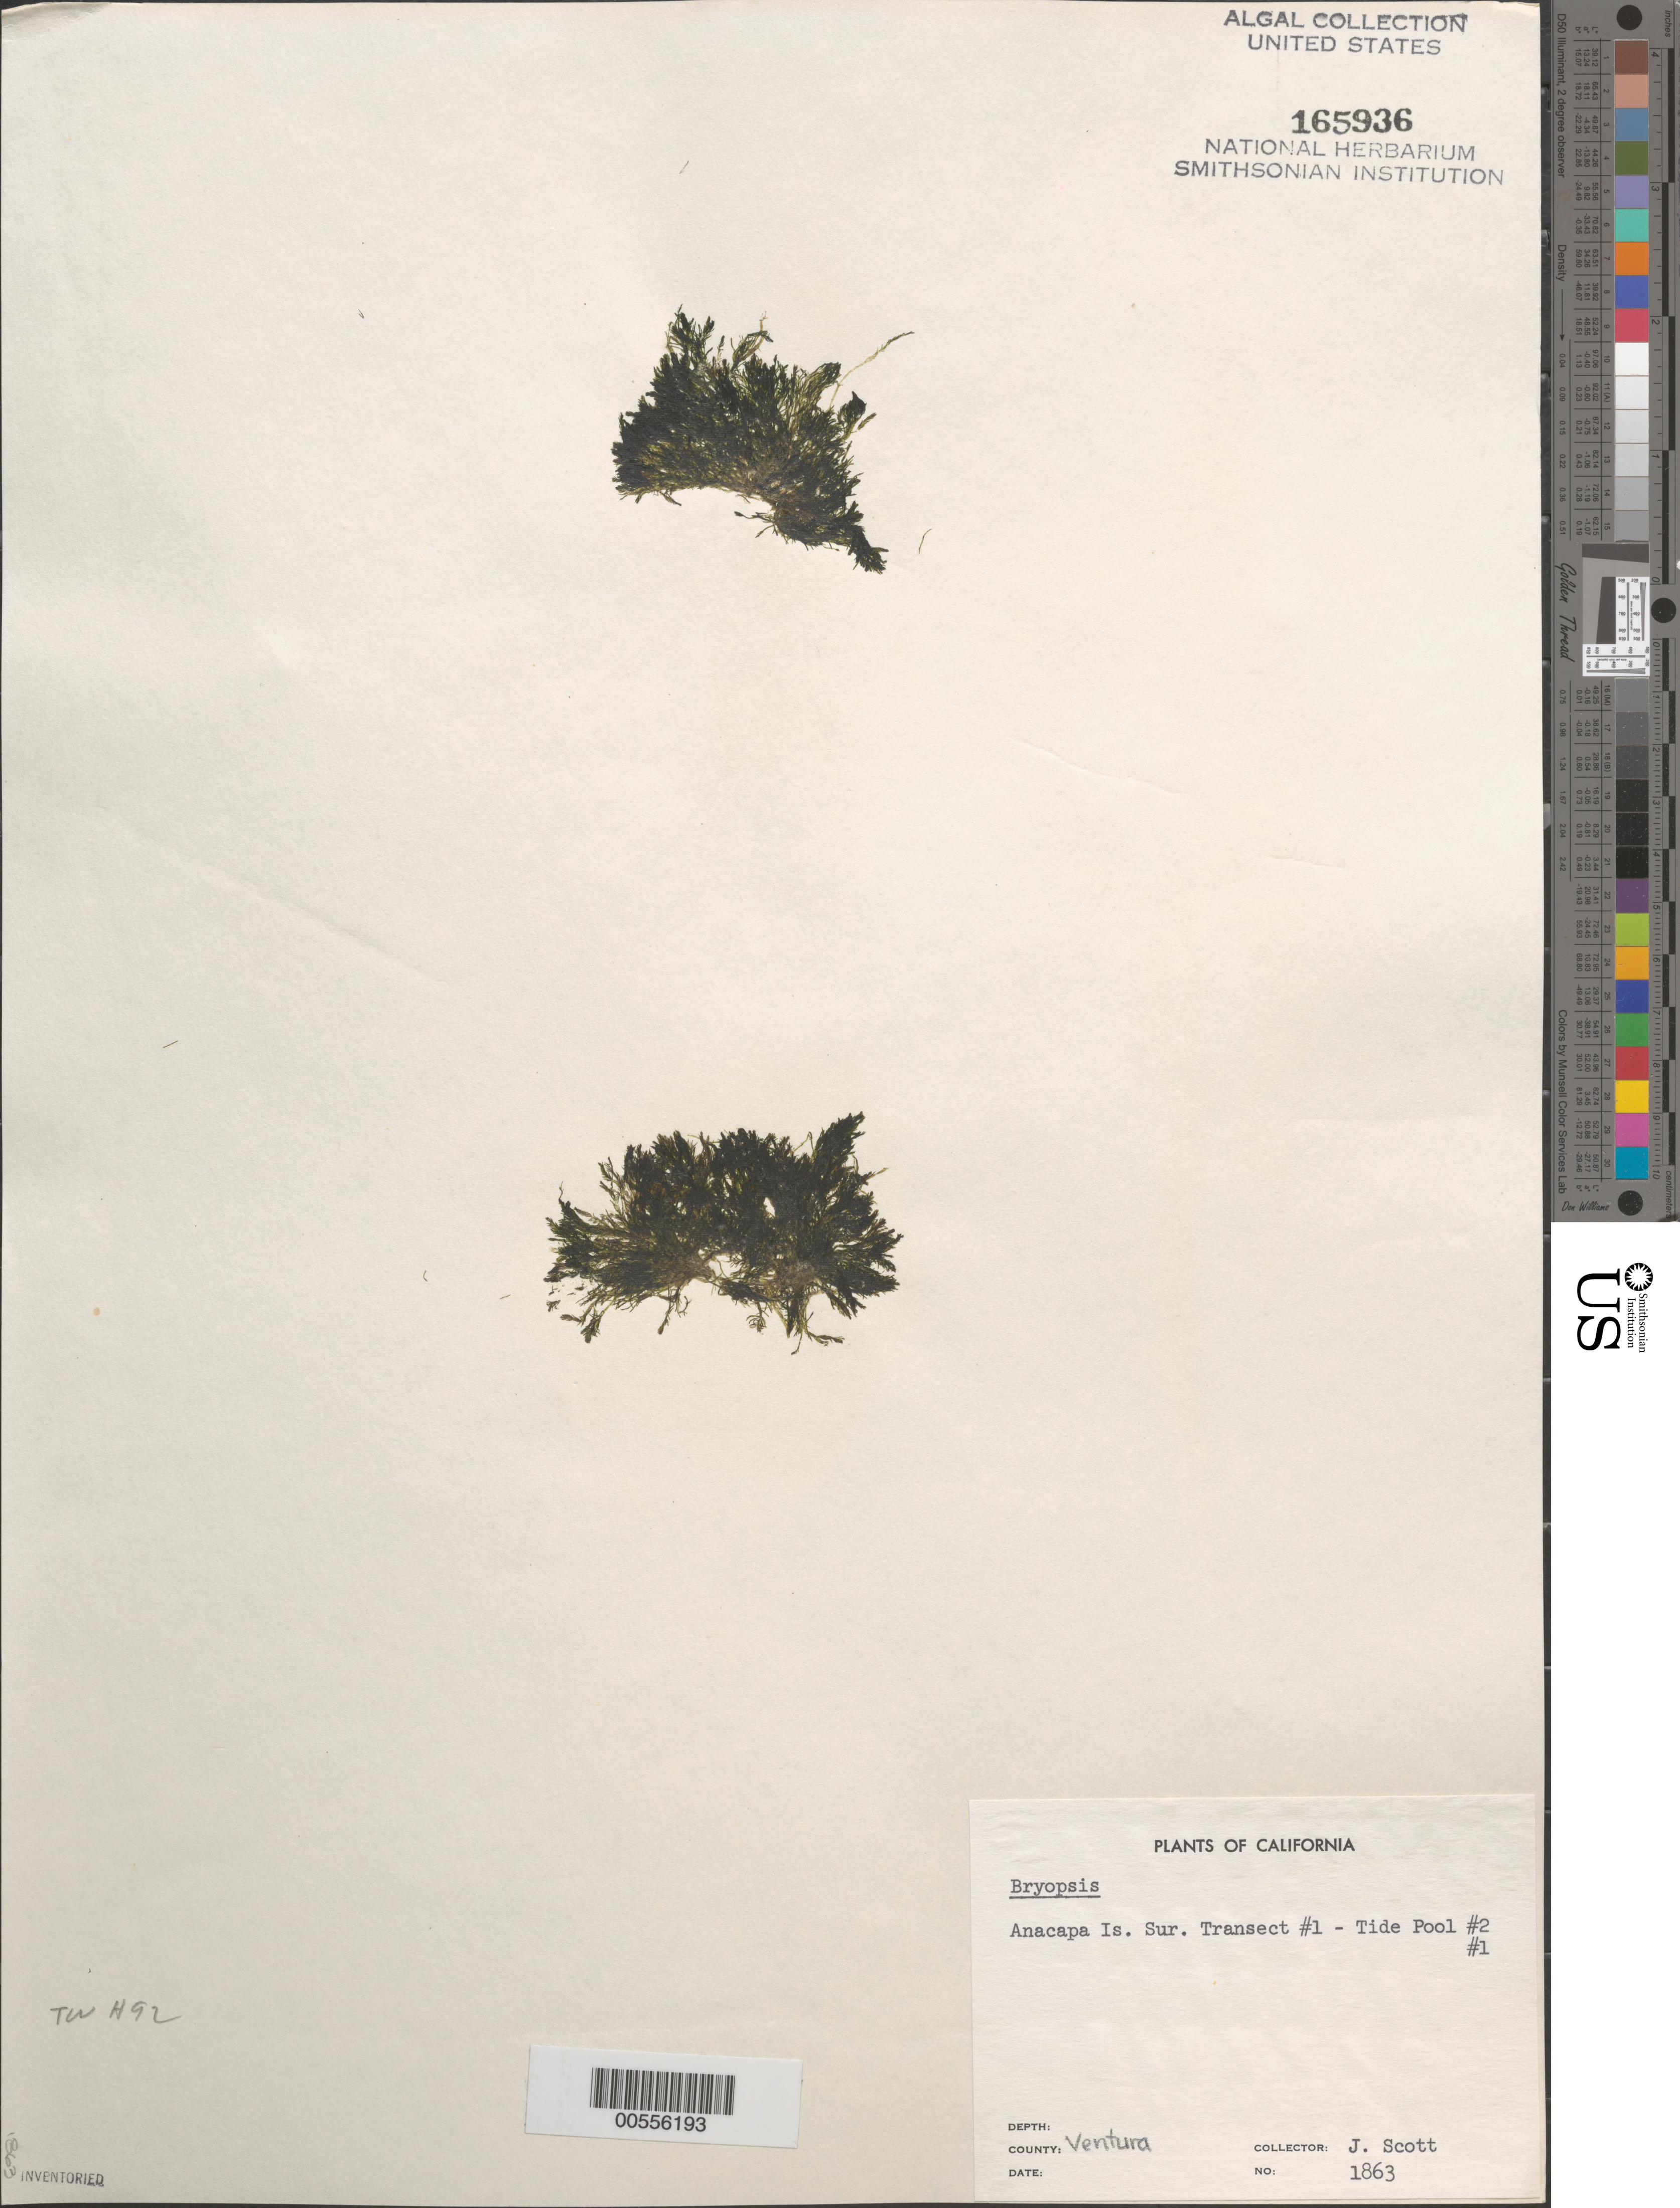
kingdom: Plantae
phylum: Chlorophyta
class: Ulvophyceae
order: Bryopsidales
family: Bryopsidaceae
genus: Bryopsis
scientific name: Bryopsis sp.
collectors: J. Scott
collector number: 1863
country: United States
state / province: California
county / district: Ventura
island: Anacapa Island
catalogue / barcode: US 165936